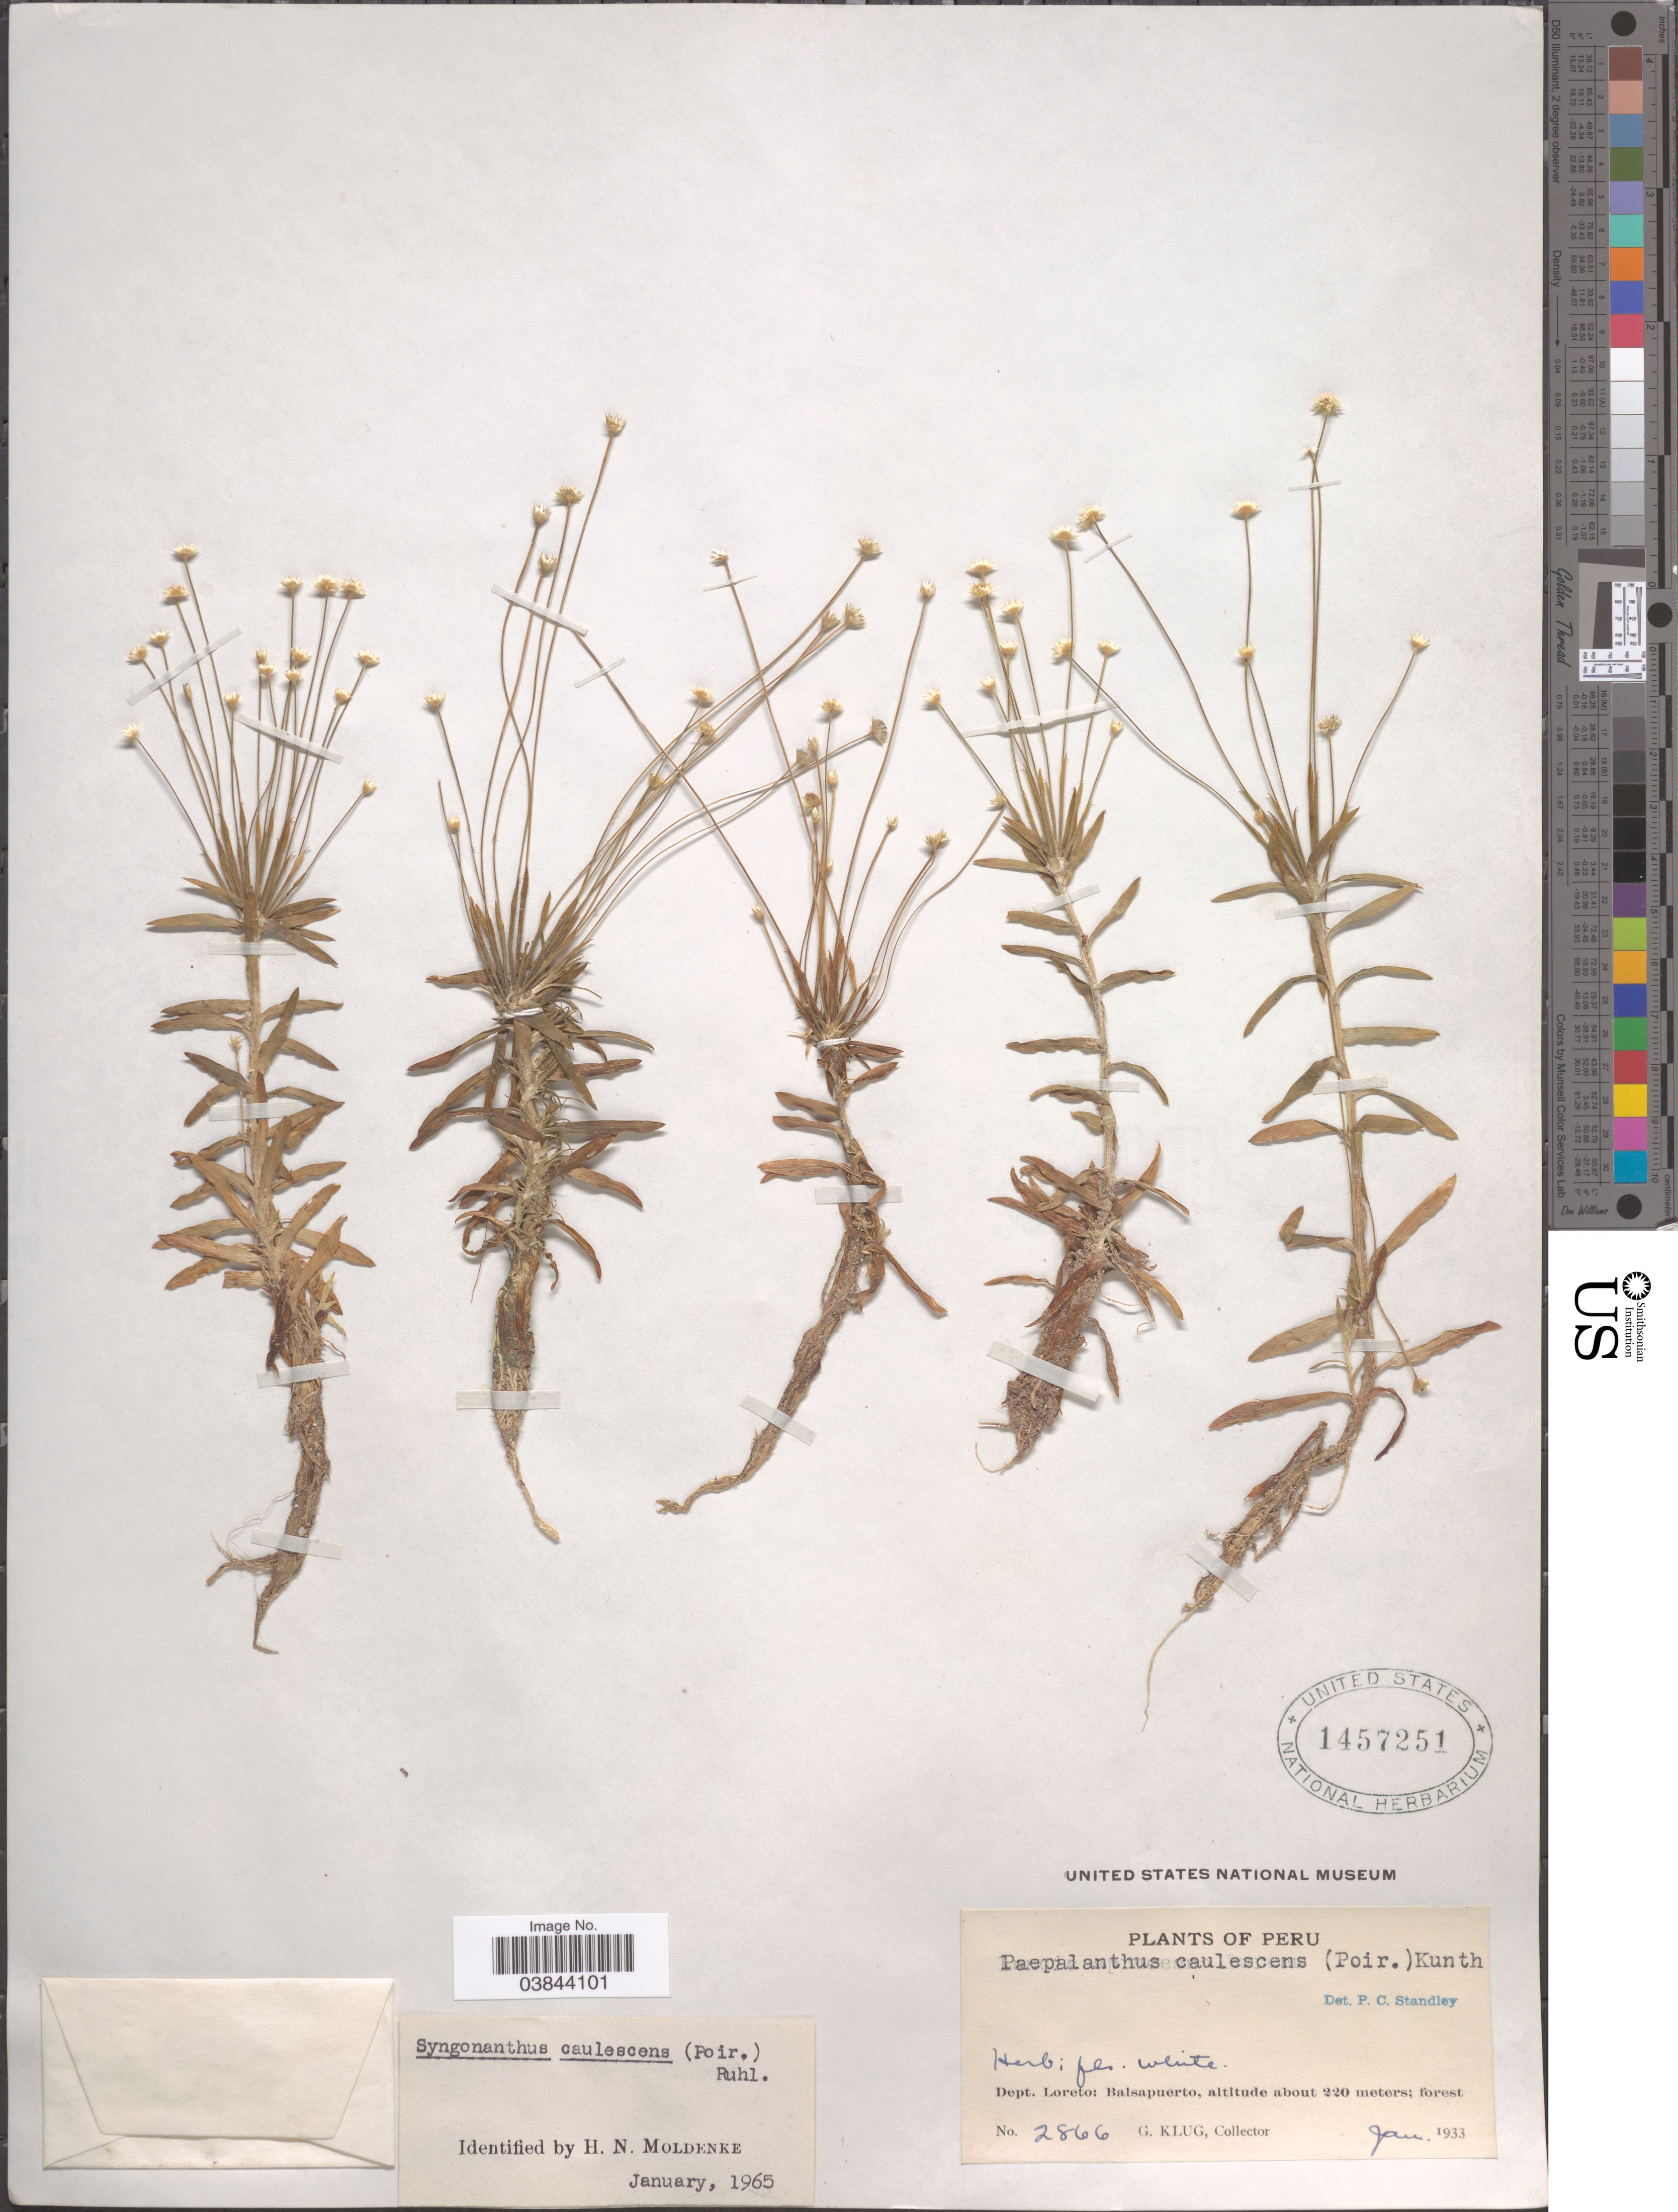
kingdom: Plantae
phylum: Tracheophyta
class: Liliopsida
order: Poales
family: Eriocaulaceae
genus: Syngonanthus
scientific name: Syngonanthus caulescens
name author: (Poir.) Ruhland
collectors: G. Klug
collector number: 2866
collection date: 1933-01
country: Peru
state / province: Loreto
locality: Dept. Loreto: Balsapuerto.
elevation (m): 220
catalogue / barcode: US 1457251